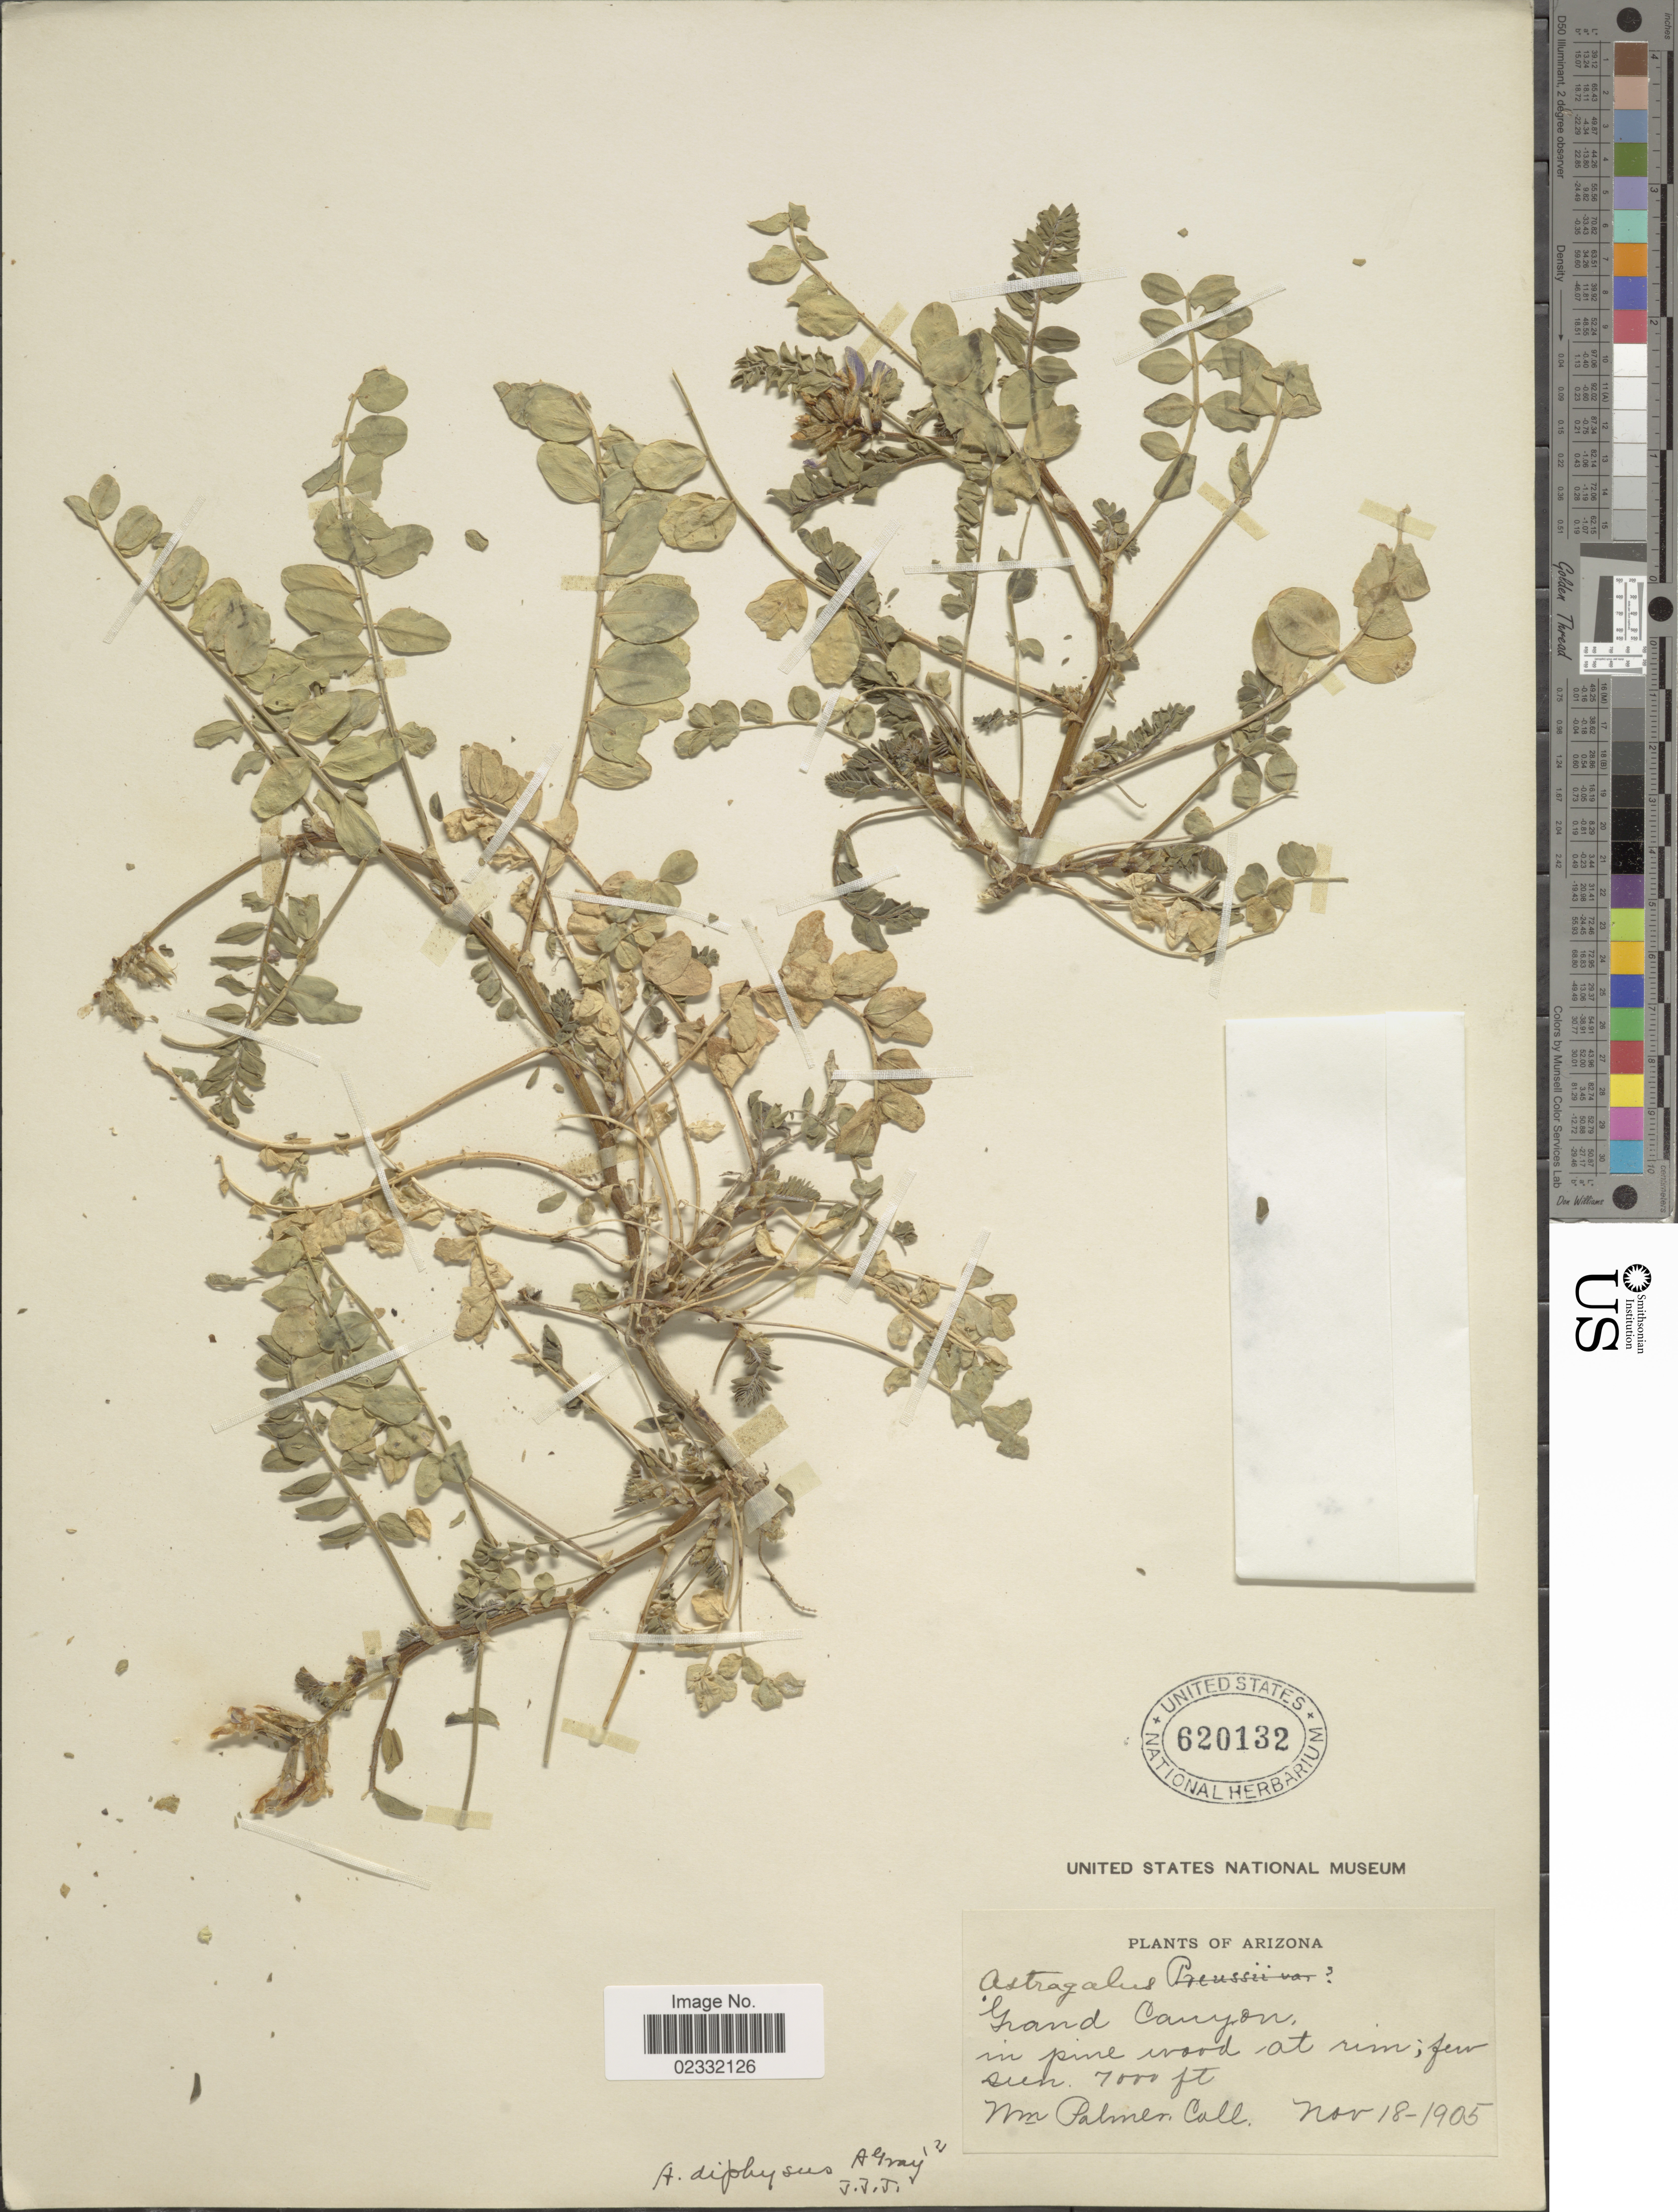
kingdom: Plantae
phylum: Tracheophyta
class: Magnoliopsida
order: Fabales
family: Fabaceae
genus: Astragalus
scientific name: Astragalus lentiginosus var. albiflorus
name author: (A. Gray) Schoener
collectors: W. Palmer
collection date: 1905-11-18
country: United States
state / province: Arizona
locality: Grand Canypn, in pine wood at rim; few sun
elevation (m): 2134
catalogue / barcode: US 620132